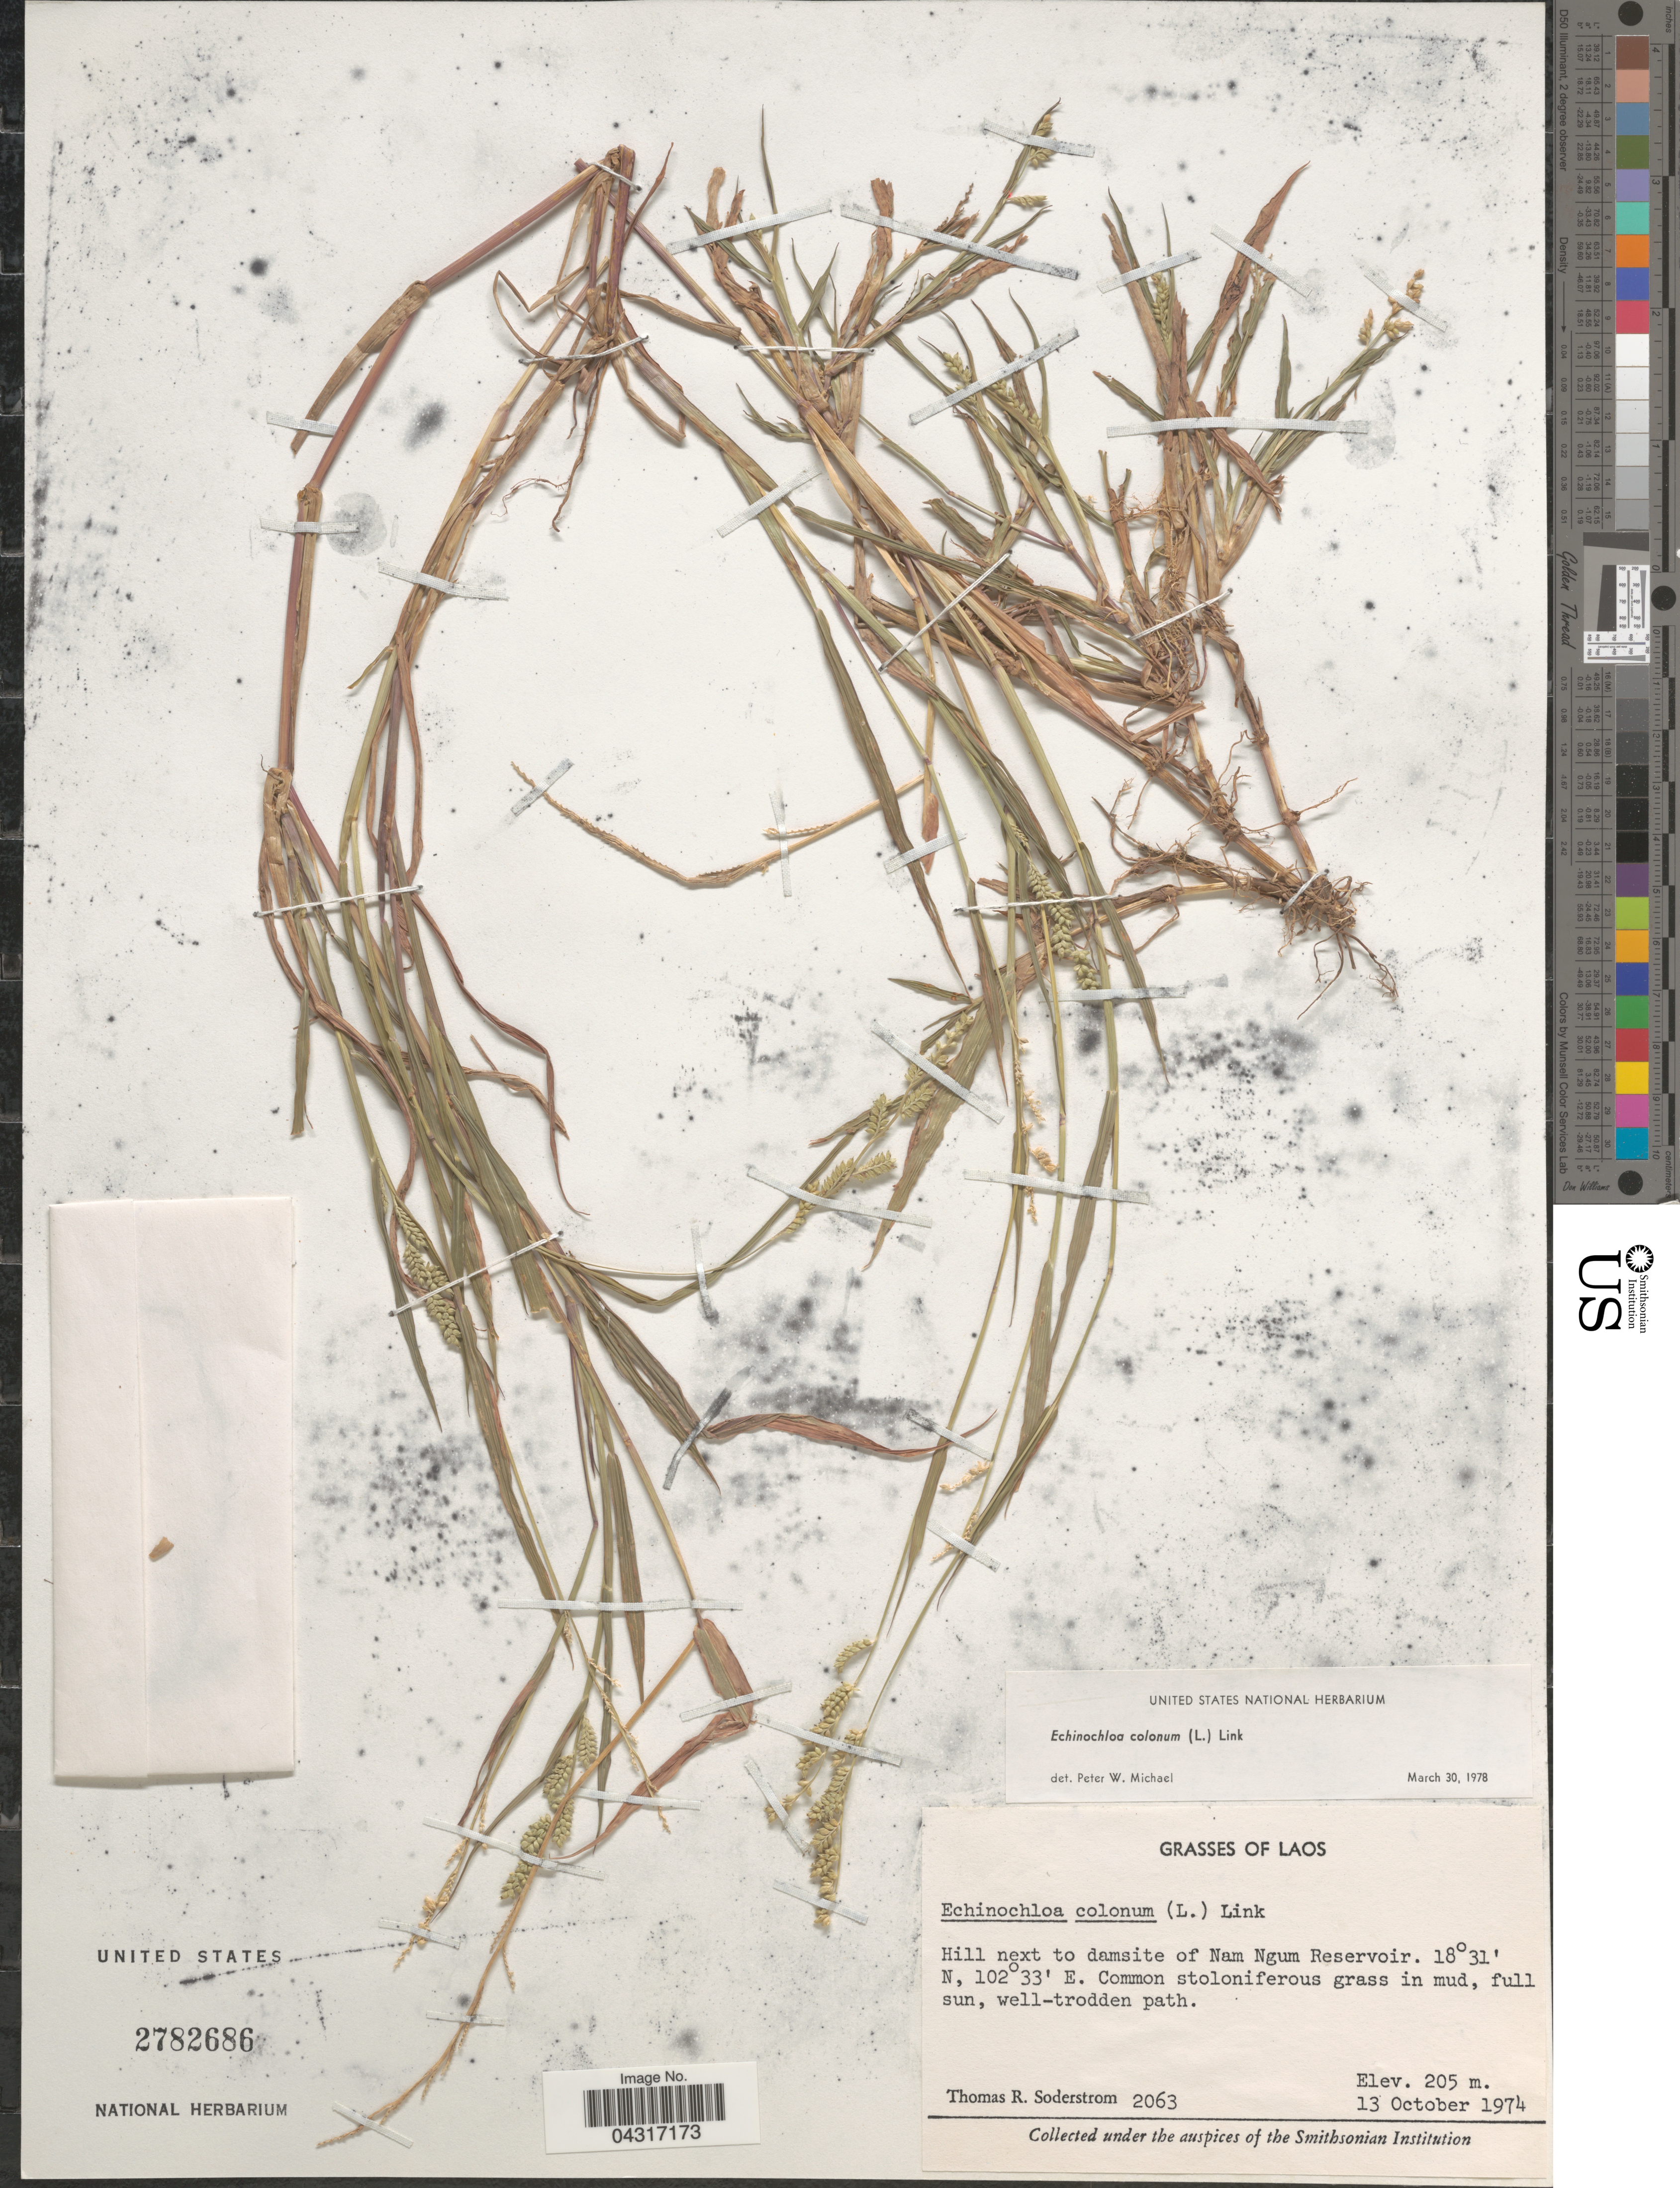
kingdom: Plantae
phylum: Tracheophyta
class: Liliopsida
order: Poales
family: Poaceae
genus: Echinochloa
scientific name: Echinochloa colona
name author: (L.) Link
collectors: T. R. Soderstrom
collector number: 2063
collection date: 1974-10-13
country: Laos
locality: Hill next to damsite of Nam Ngum Reservoir.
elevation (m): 205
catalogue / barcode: US 2782686